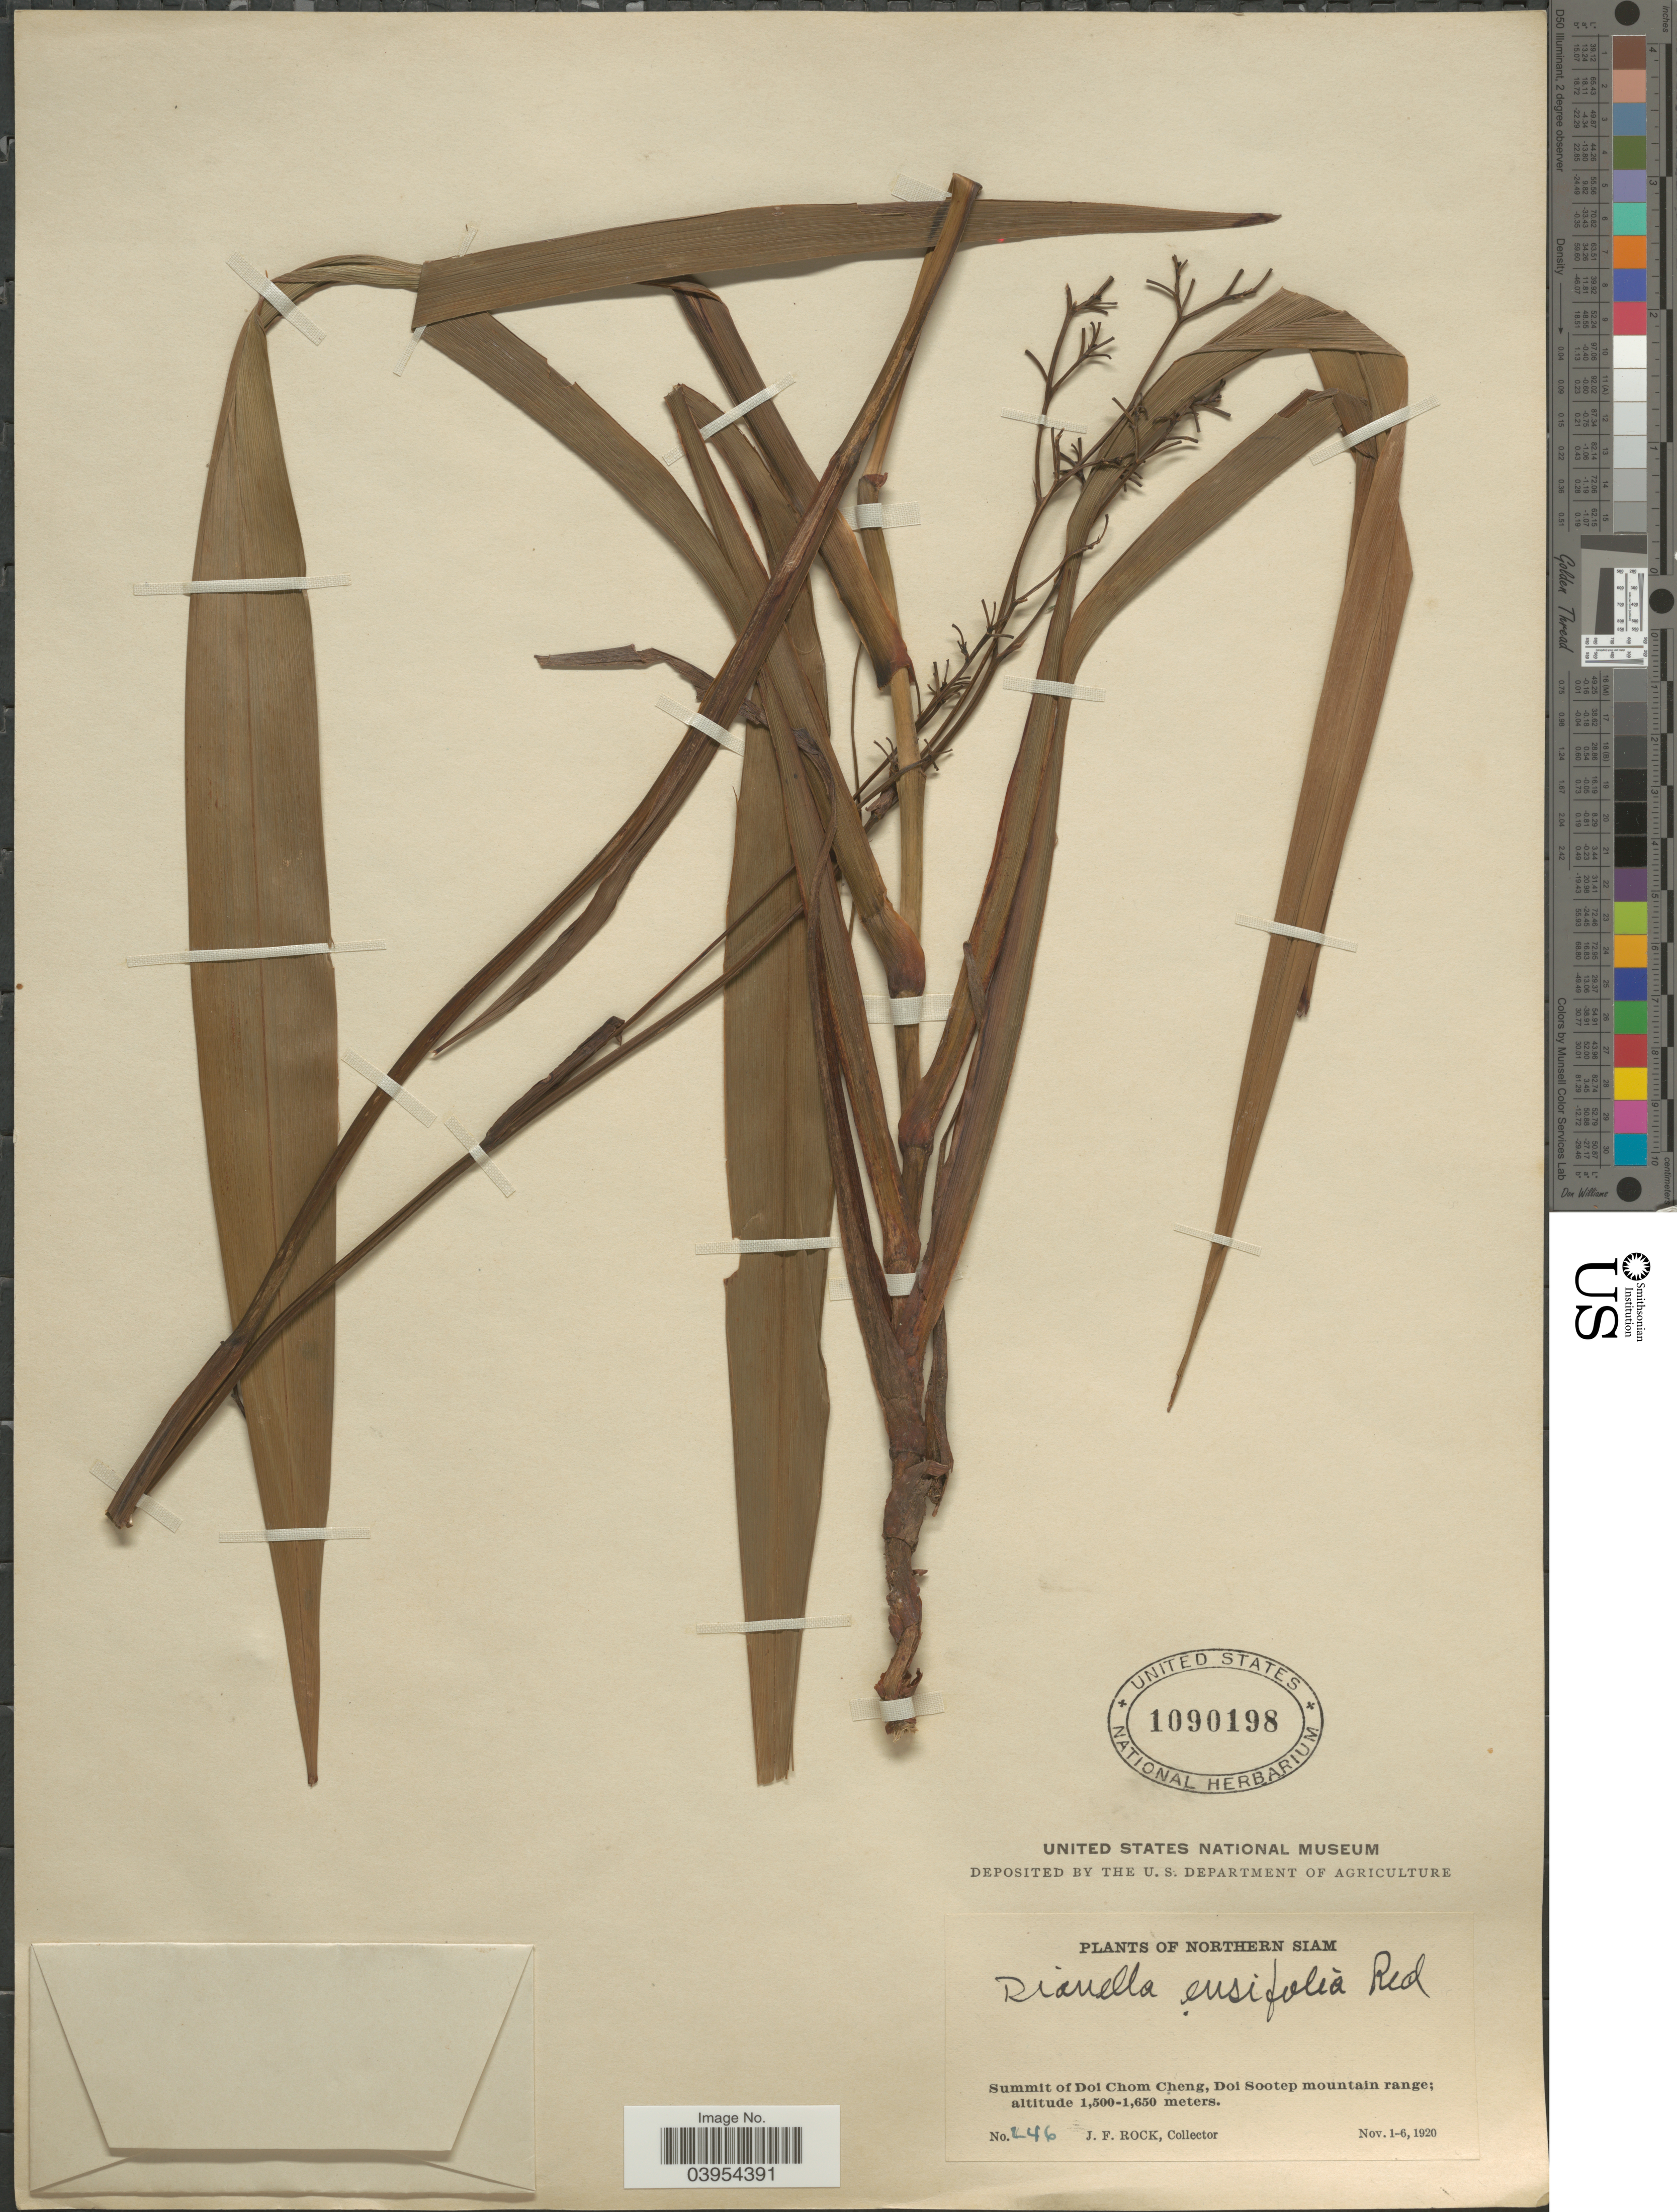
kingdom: Plantae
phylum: Tracheophyta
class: Liliopsida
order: Asparagales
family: Asphodelaceae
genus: Dianella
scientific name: Dianella ensifolia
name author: (L.) DC.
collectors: J. Rock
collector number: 246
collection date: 1920-11-01/1920-11-06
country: Thailand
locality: Northern Siam. Summit of Doi Chom Cheng, Doi Sootep mountain range.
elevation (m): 1500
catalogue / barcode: US 1090198